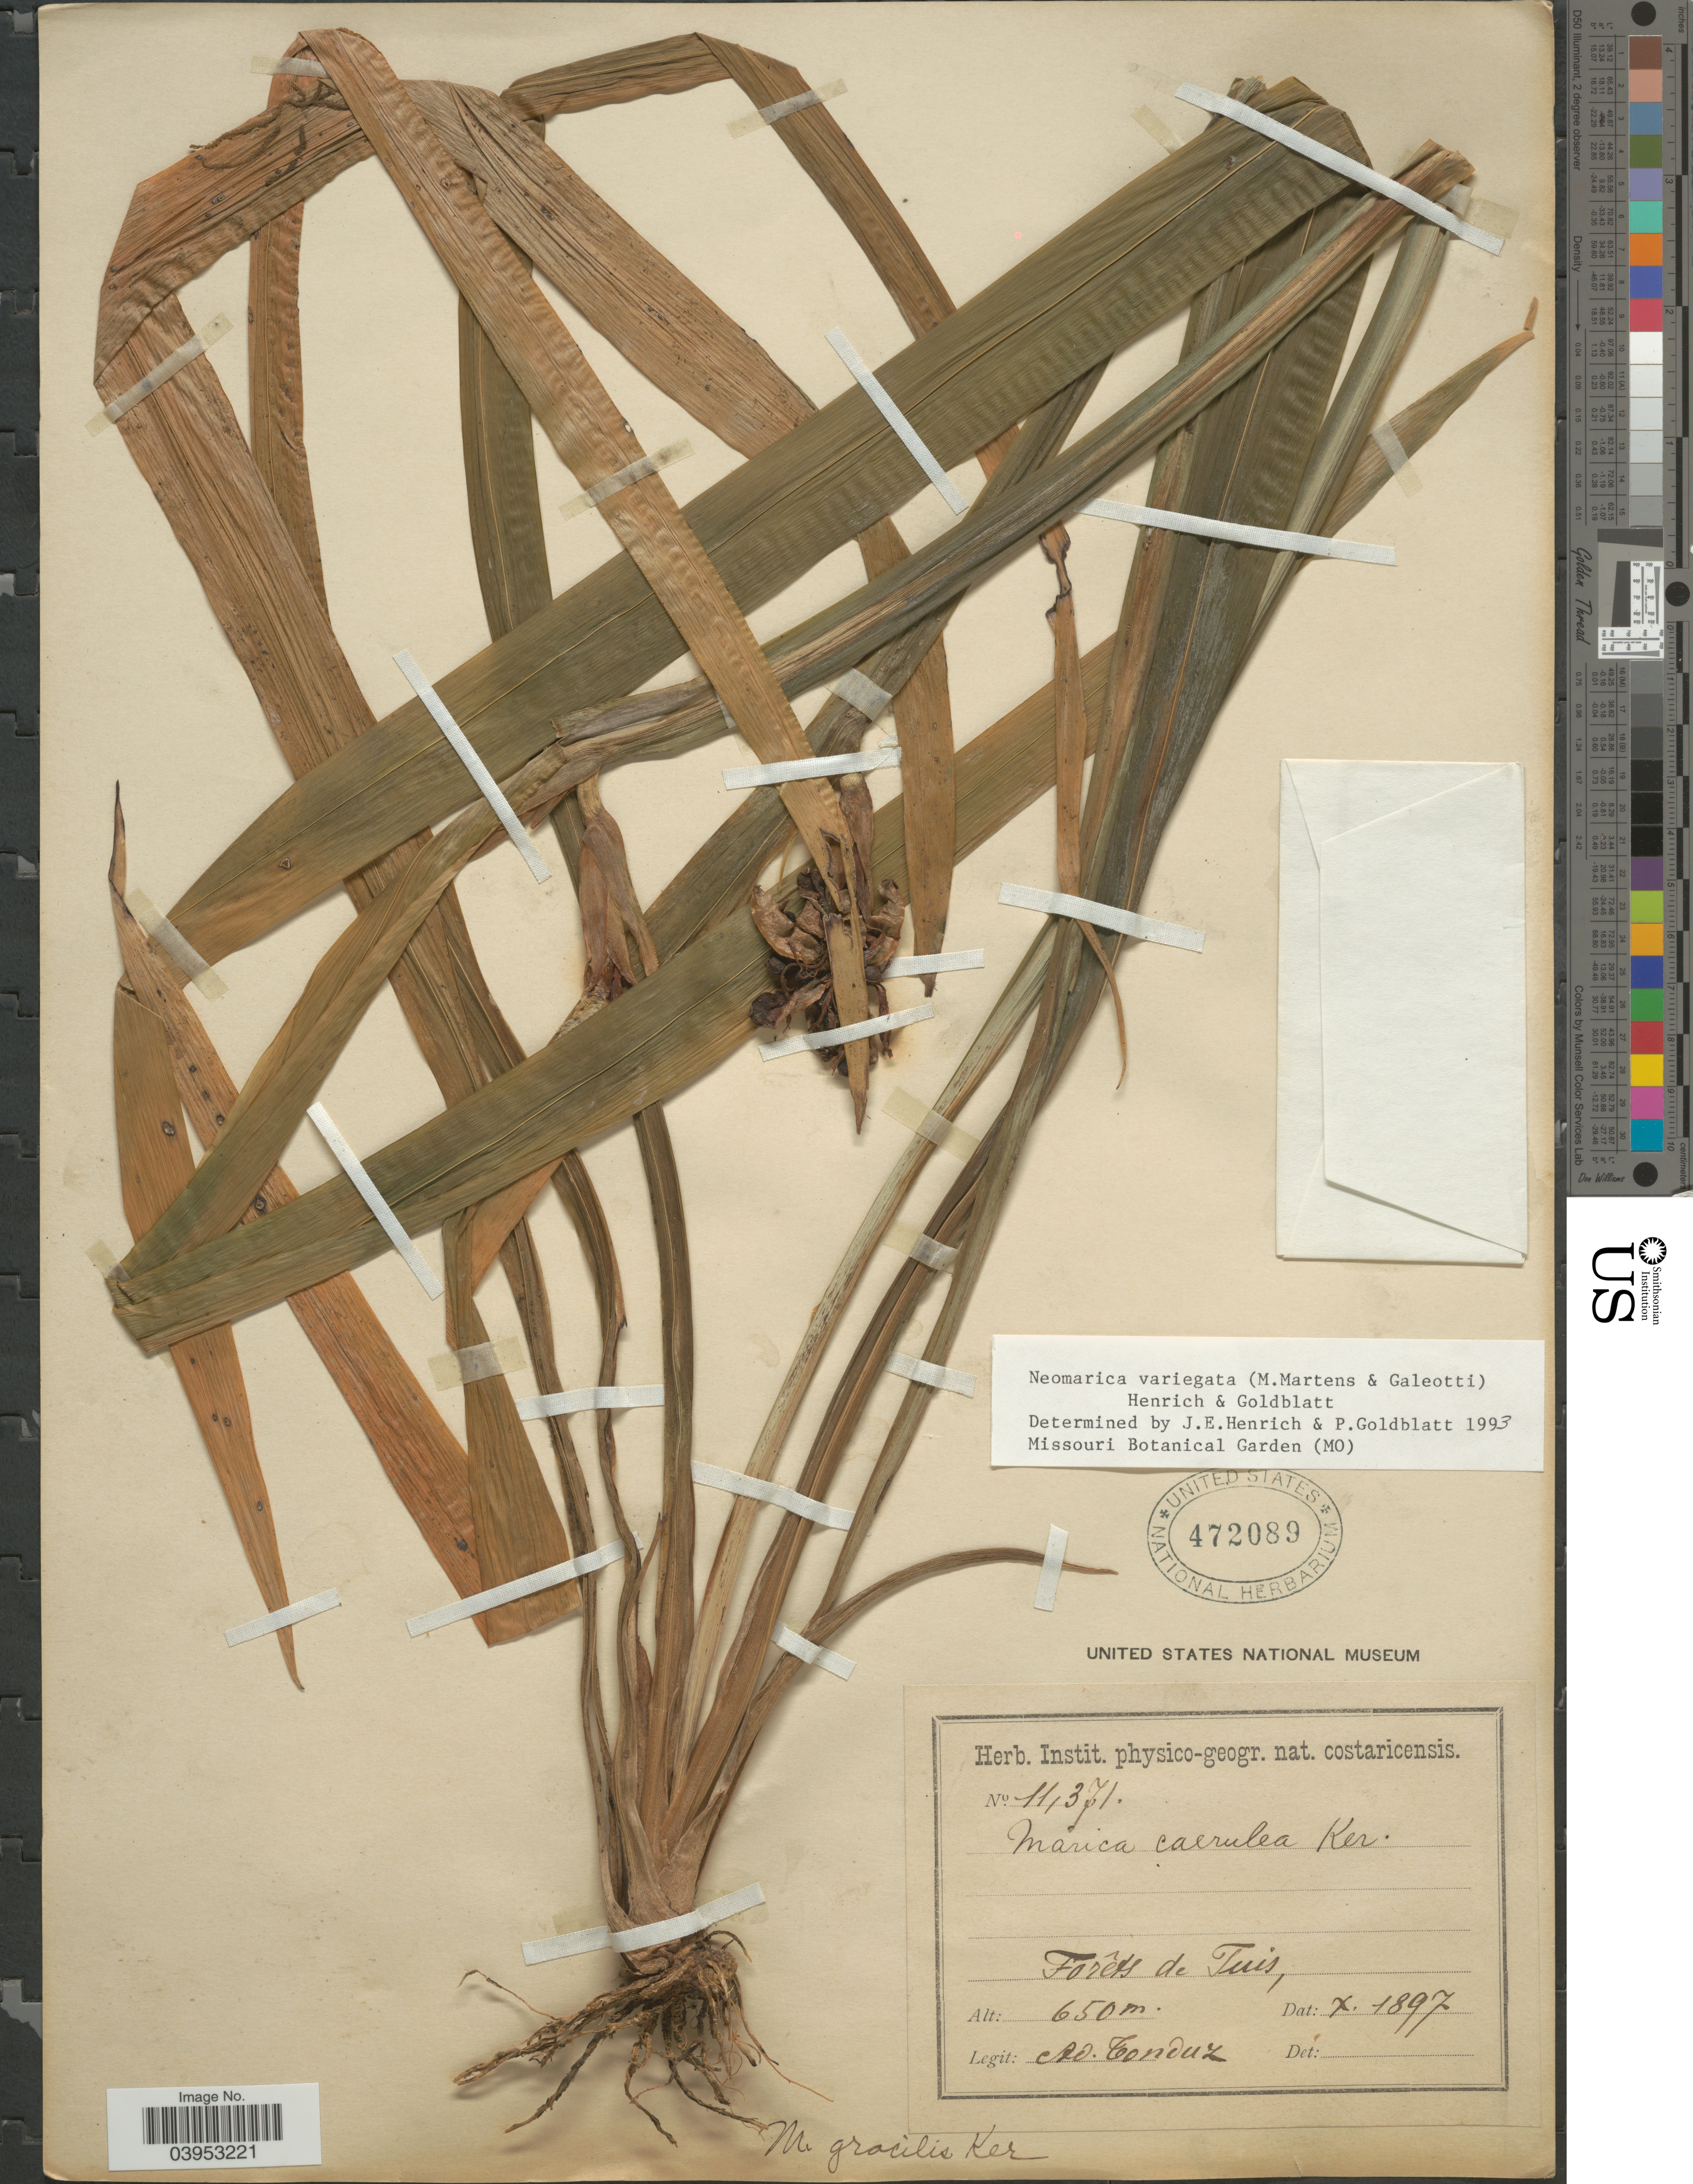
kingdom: Plantae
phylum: Tracheophyta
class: Liliopsida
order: Asparagales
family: Iridaceae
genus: Neomarica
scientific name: Neomarica variegata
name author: (M. Martens & Galeotti) Henrich & Goldblatt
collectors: A. Tonduz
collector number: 11371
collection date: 1897-10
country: Costa Rica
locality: Forêts de Tuis.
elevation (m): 650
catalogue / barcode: US 472089